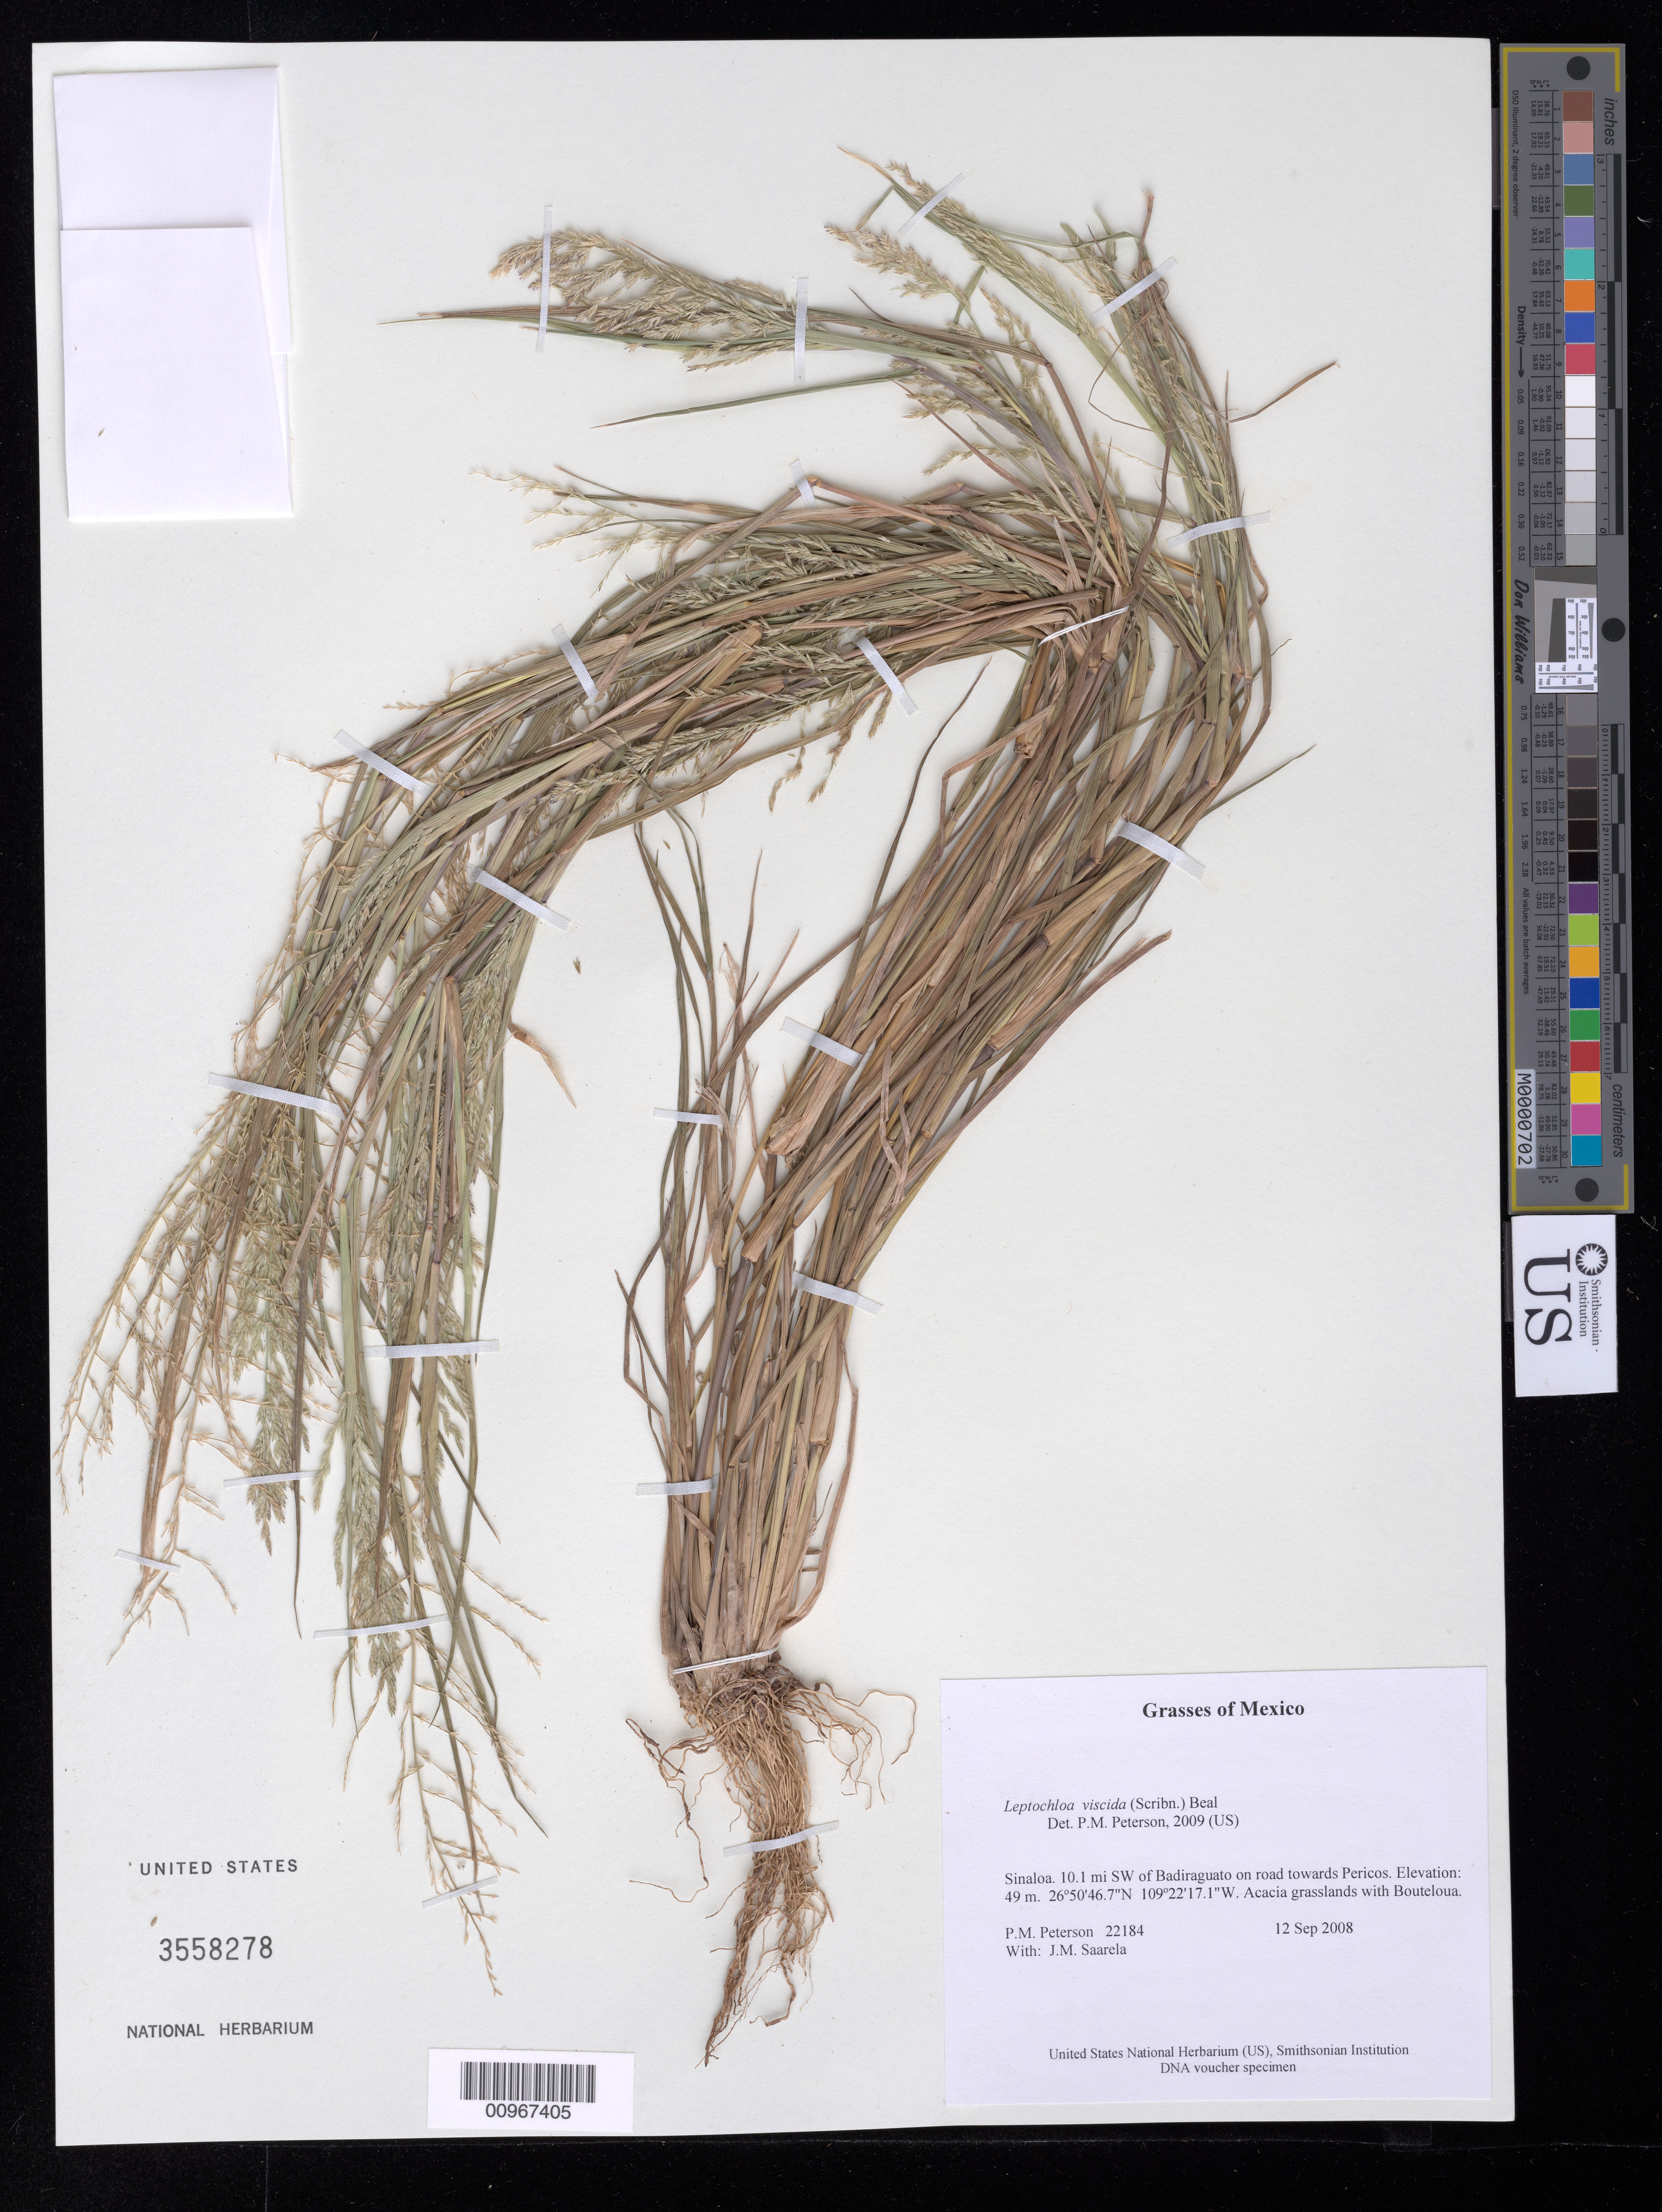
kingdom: Plantae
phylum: Tracheophyta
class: Liliopsida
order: Poales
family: Poaceae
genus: Leptochloa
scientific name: Leptochloa viscida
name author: (Scribn.) W.J. Beal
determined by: Peterson, Paul M., (BOT), Smithsonian Institution - National Museum of Natural History (UNITED STATES)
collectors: P. M. Peterson & J. Saarela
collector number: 22184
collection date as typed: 12 Sep 2008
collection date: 2008-09-12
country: Mexico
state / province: Sinaloa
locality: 10.1 mi SW of Badiraguato on road towards Pericos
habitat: Acacia grasslands with Bouteloua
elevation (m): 49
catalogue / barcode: US 3558278